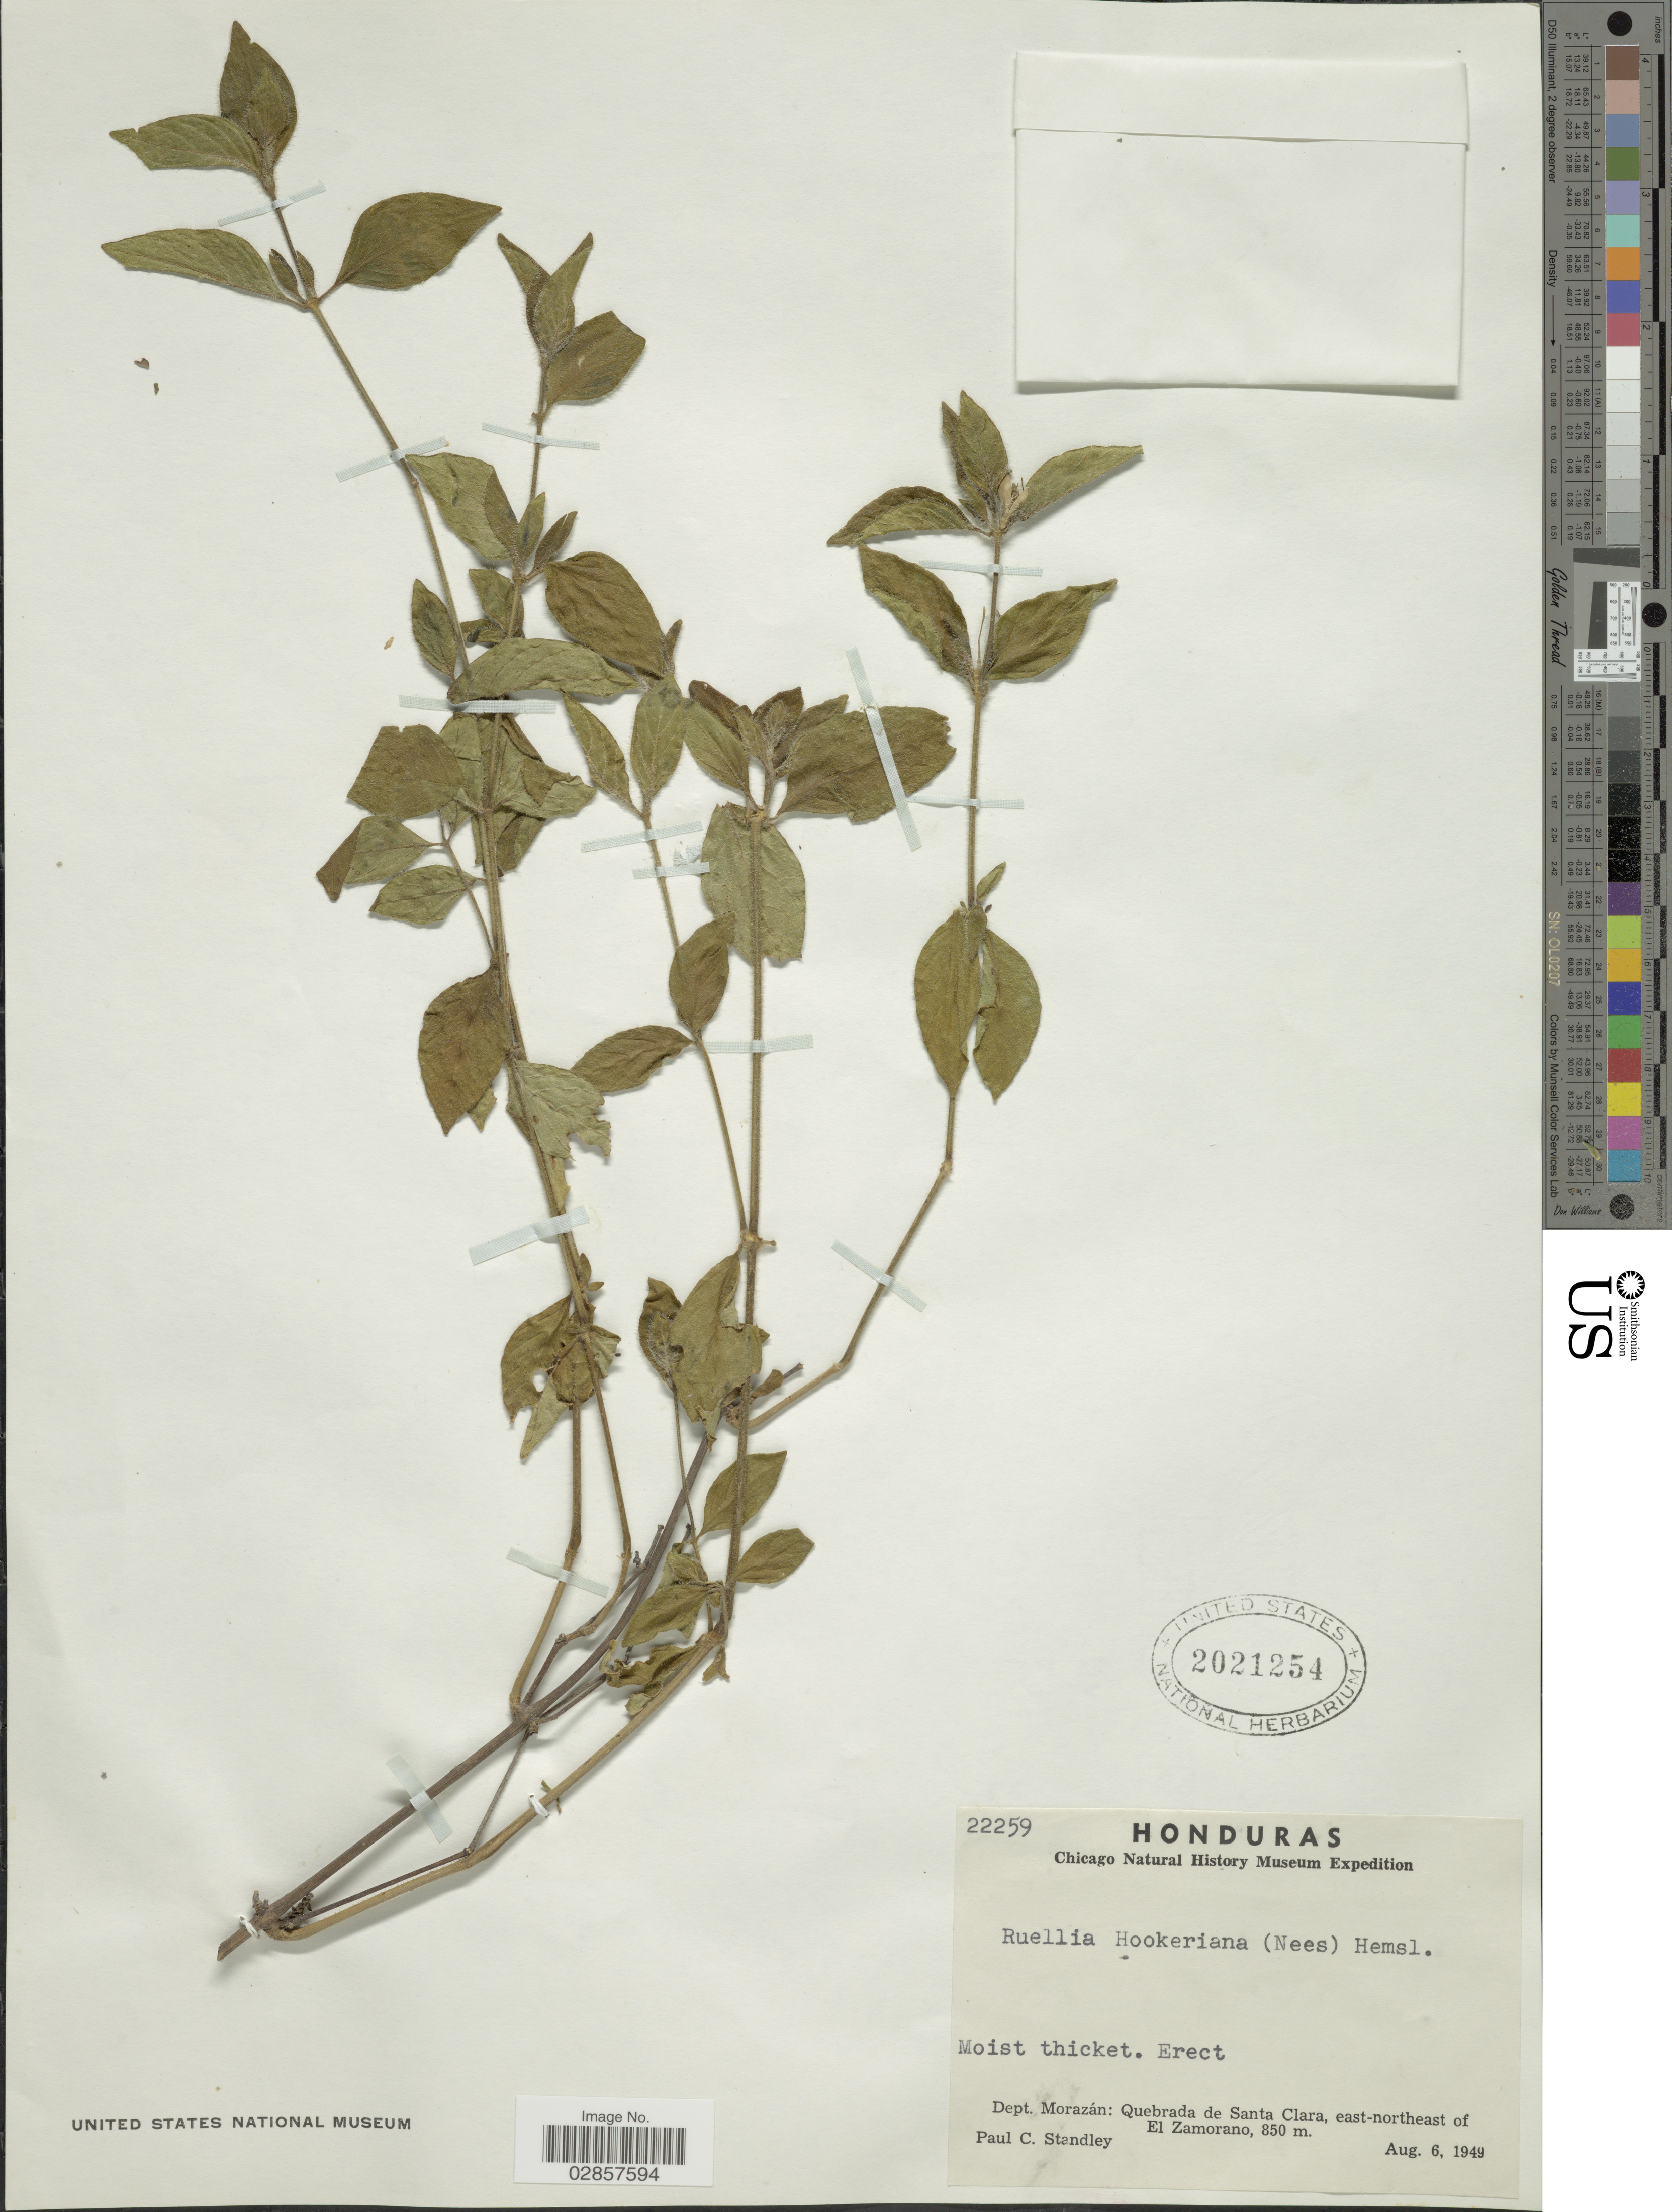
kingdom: Plantae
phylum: Tracheophyta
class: Magnoliopsida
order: Lamiales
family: Acanthaceae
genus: Ruellia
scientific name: Ruellia hookeriana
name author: (Nees) Hemsl.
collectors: P. C. Standley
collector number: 22259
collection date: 1949-08-06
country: Honduras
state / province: Fco. Morazán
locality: Dept. Morazán, Quebrada de Santa Clara, east-northeast of El Zamorano.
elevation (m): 850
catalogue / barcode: US 2021254